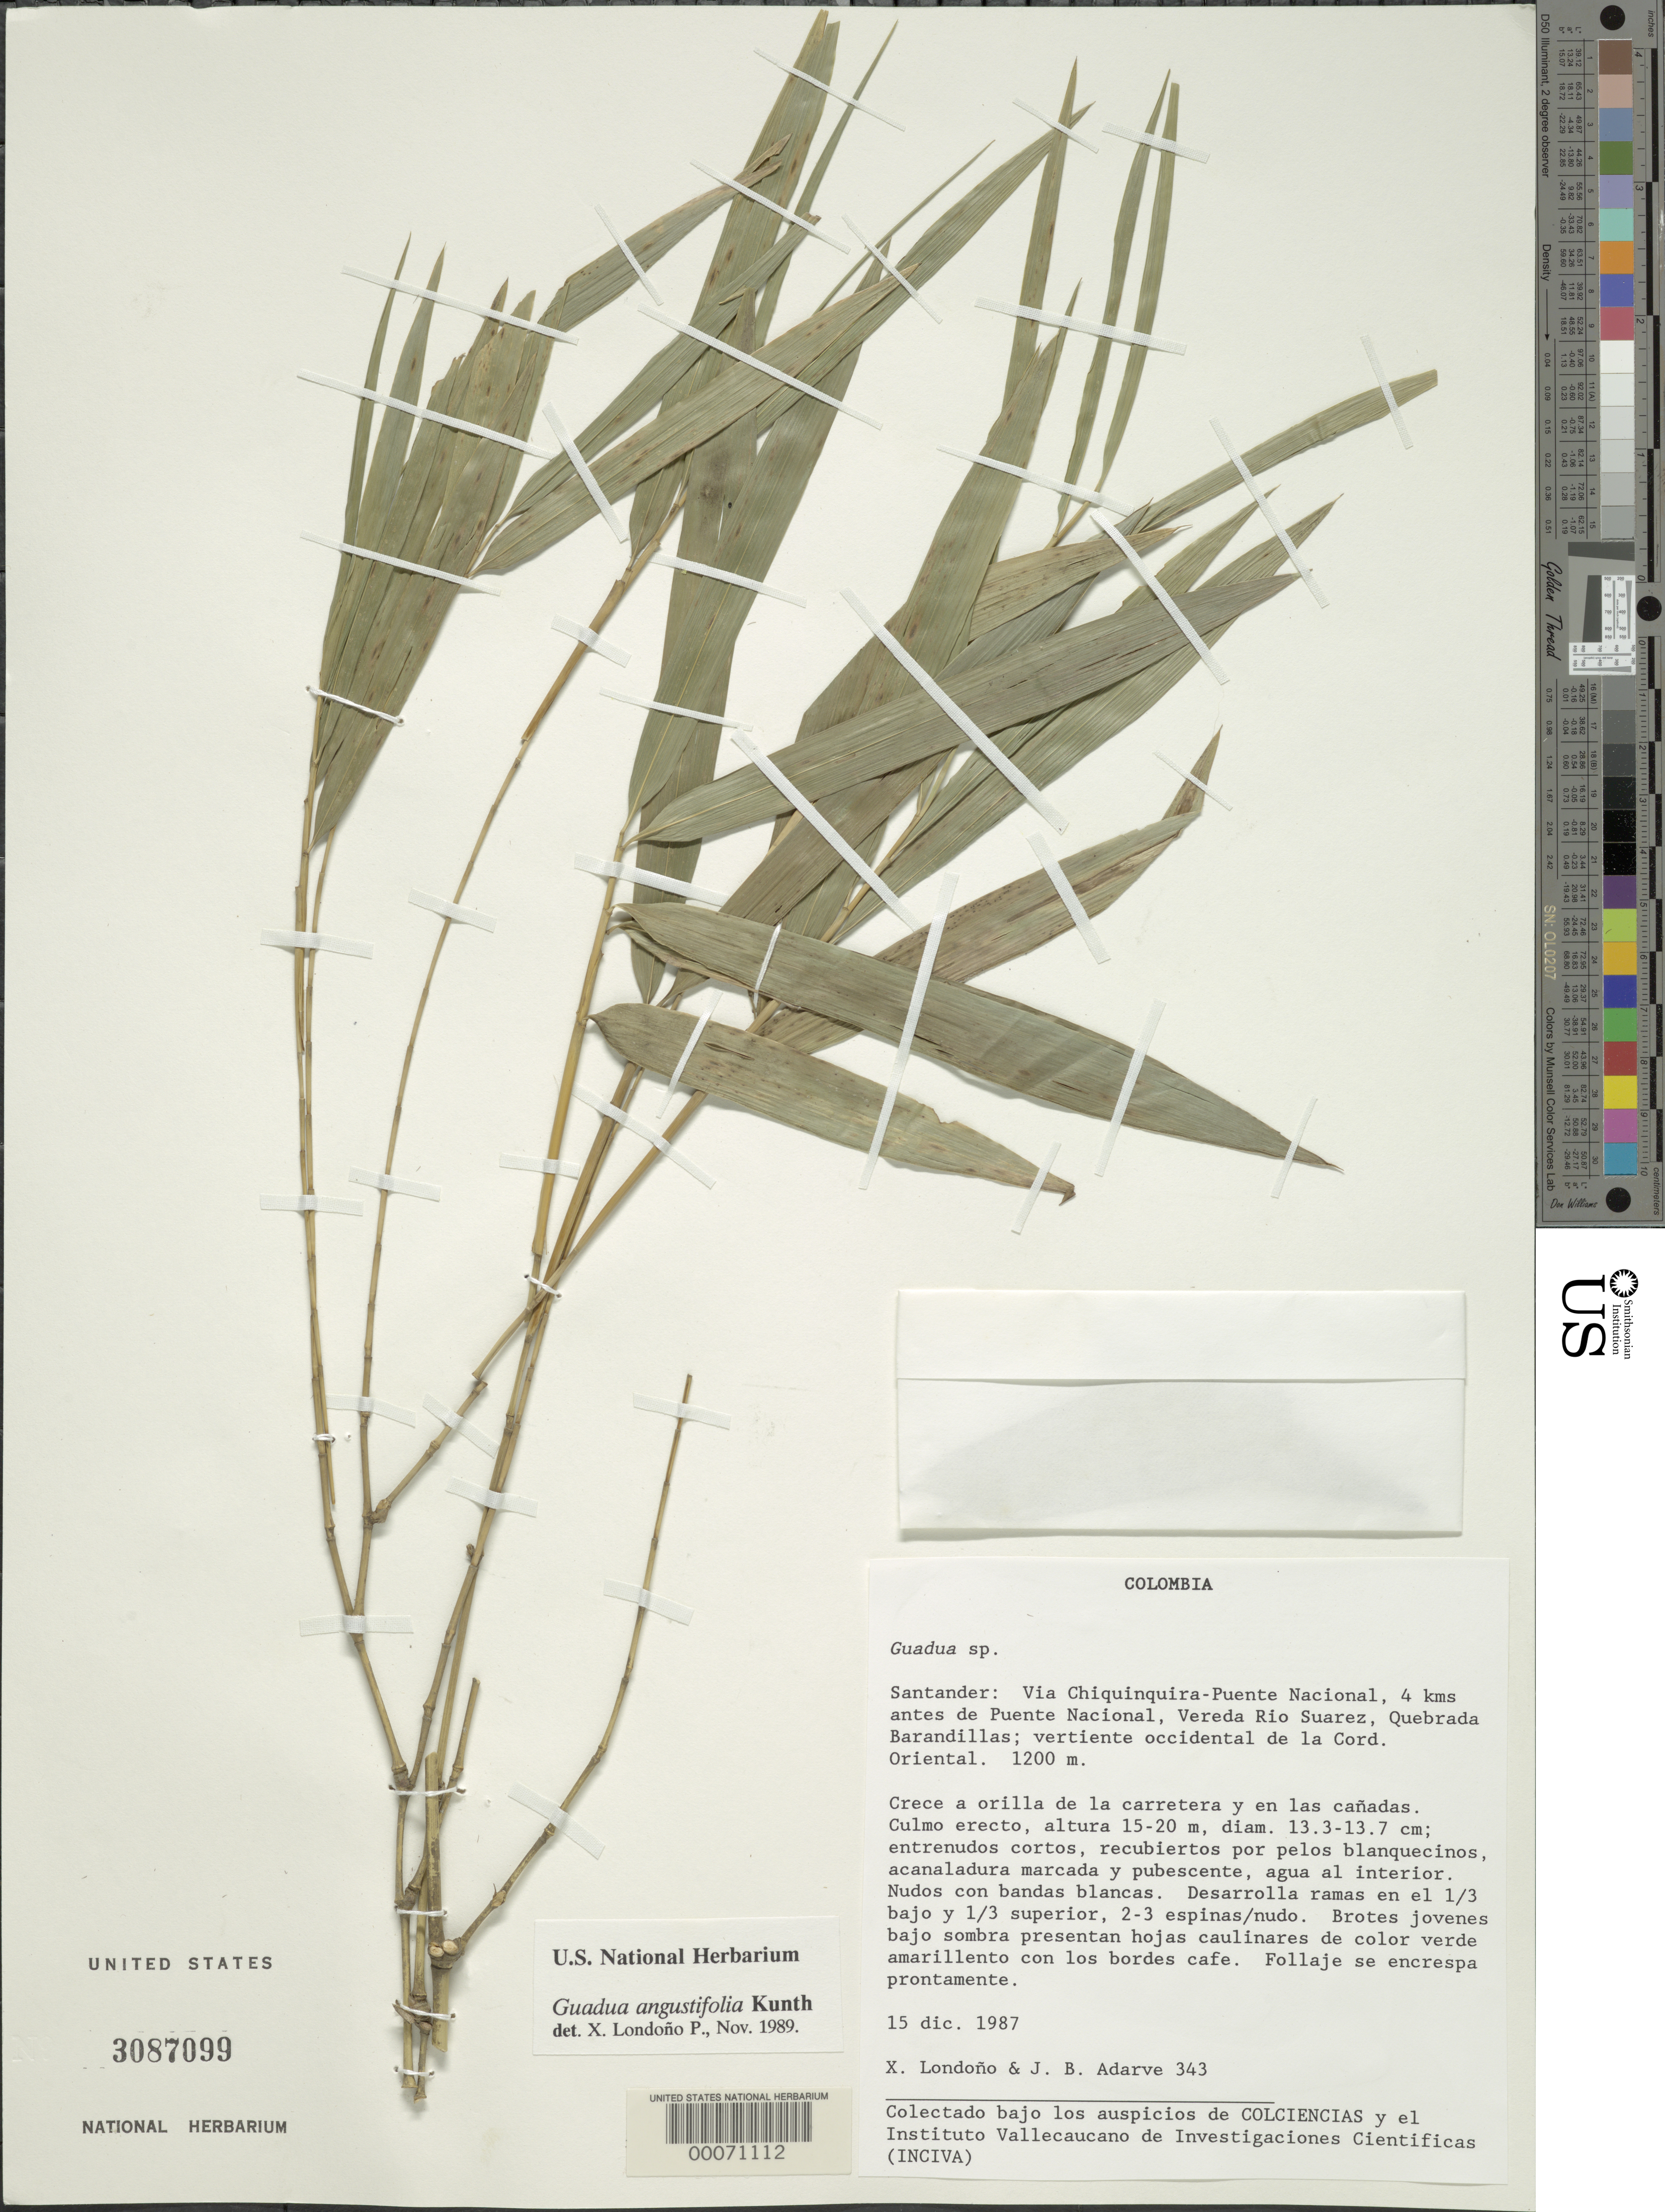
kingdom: Plantae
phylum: Tracheophyta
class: Liliopsida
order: Poales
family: Poaceae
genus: Guadua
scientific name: Guadua angustifolia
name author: Kunth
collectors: X. Londoño & J. B. Adarve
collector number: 343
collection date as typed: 15 Dec 1987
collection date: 1987-12-15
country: Colombia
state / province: Santander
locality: Chiquinquira-Puente National, 4 kms before Puente Nacional, Vereda Rio Suarez, Quebdada Barandillas, W slope of La Cord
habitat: Roadside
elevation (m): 1200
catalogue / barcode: US 3087099